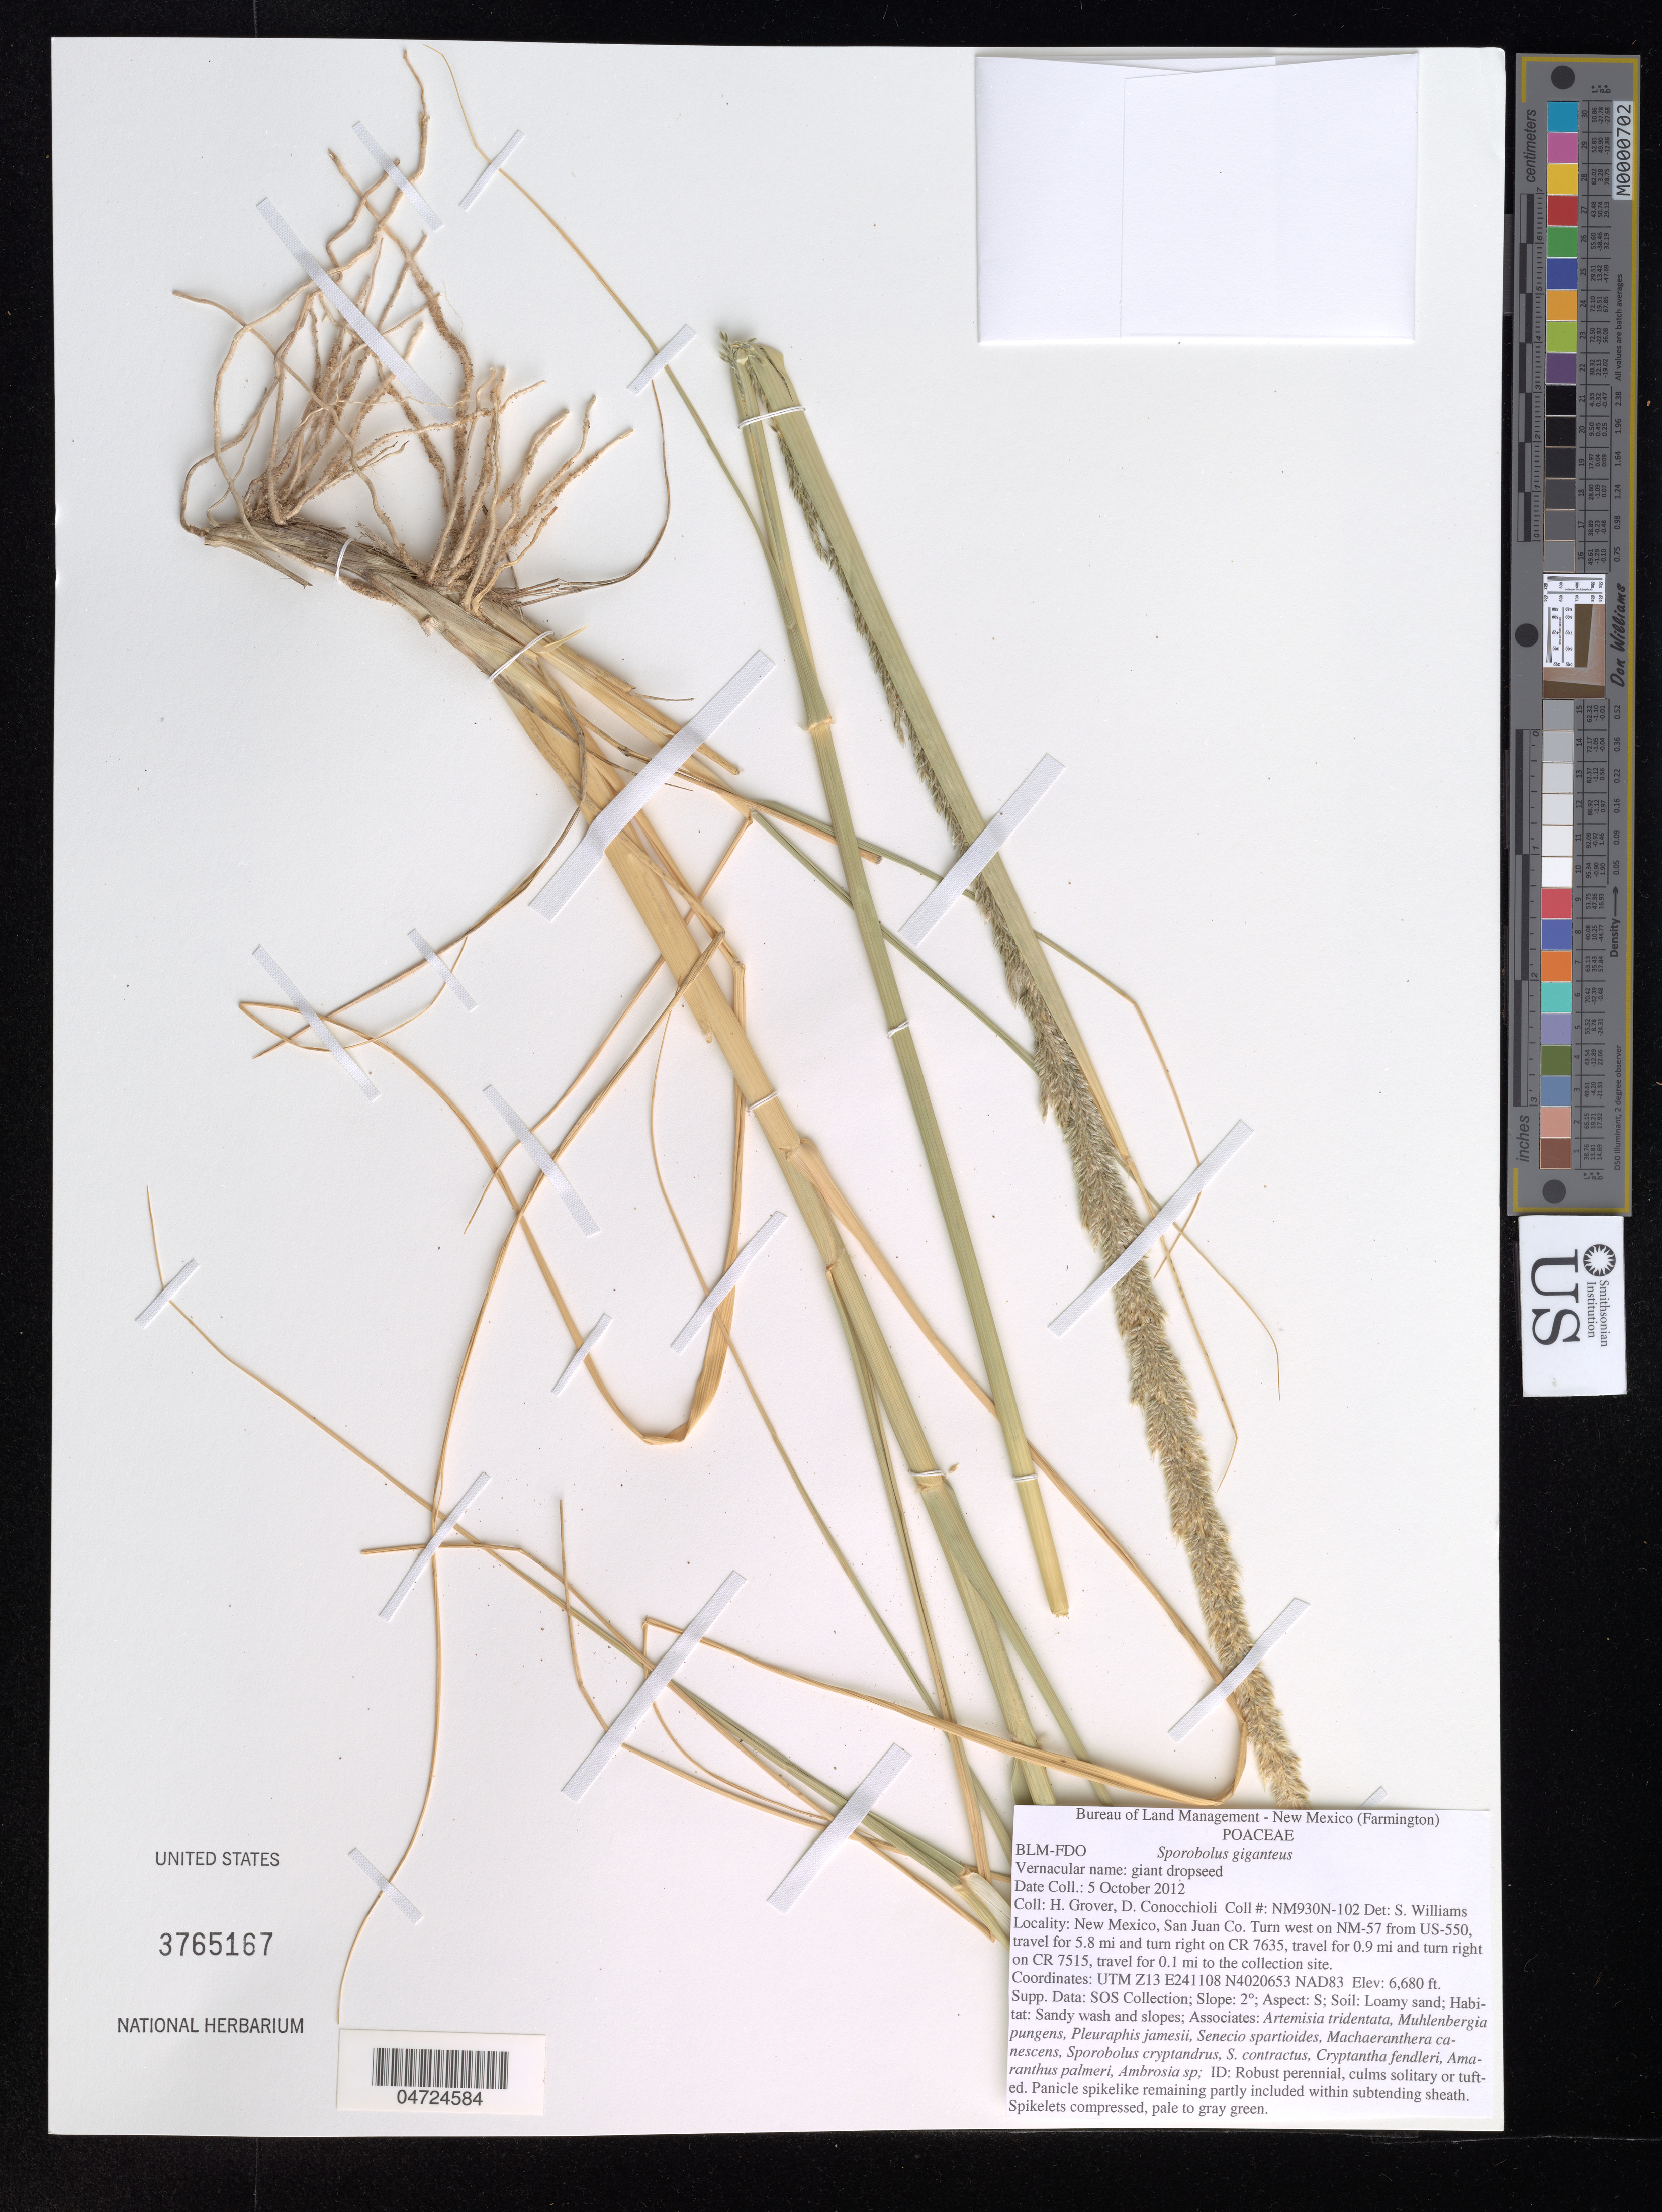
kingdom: Plantae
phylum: Tracheophyta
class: Liliopsida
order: Poales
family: Poaceae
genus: Sporobolus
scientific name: Sporobolus giganteus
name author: Nash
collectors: H. Grover & D. Conocchioli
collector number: NM930N-102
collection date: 2012-10-05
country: United States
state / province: New Mexico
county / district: San Juan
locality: San Juan Co. Turn west on NM-57 from US-550, travel for 5.8 mi and turn right on CR 7635, travel for 0.9 mi and turn right on CR 7515, travel for 0.1 mi to the collection site. UTM Z13. NAD83.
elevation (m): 2036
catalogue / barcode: US 3765167